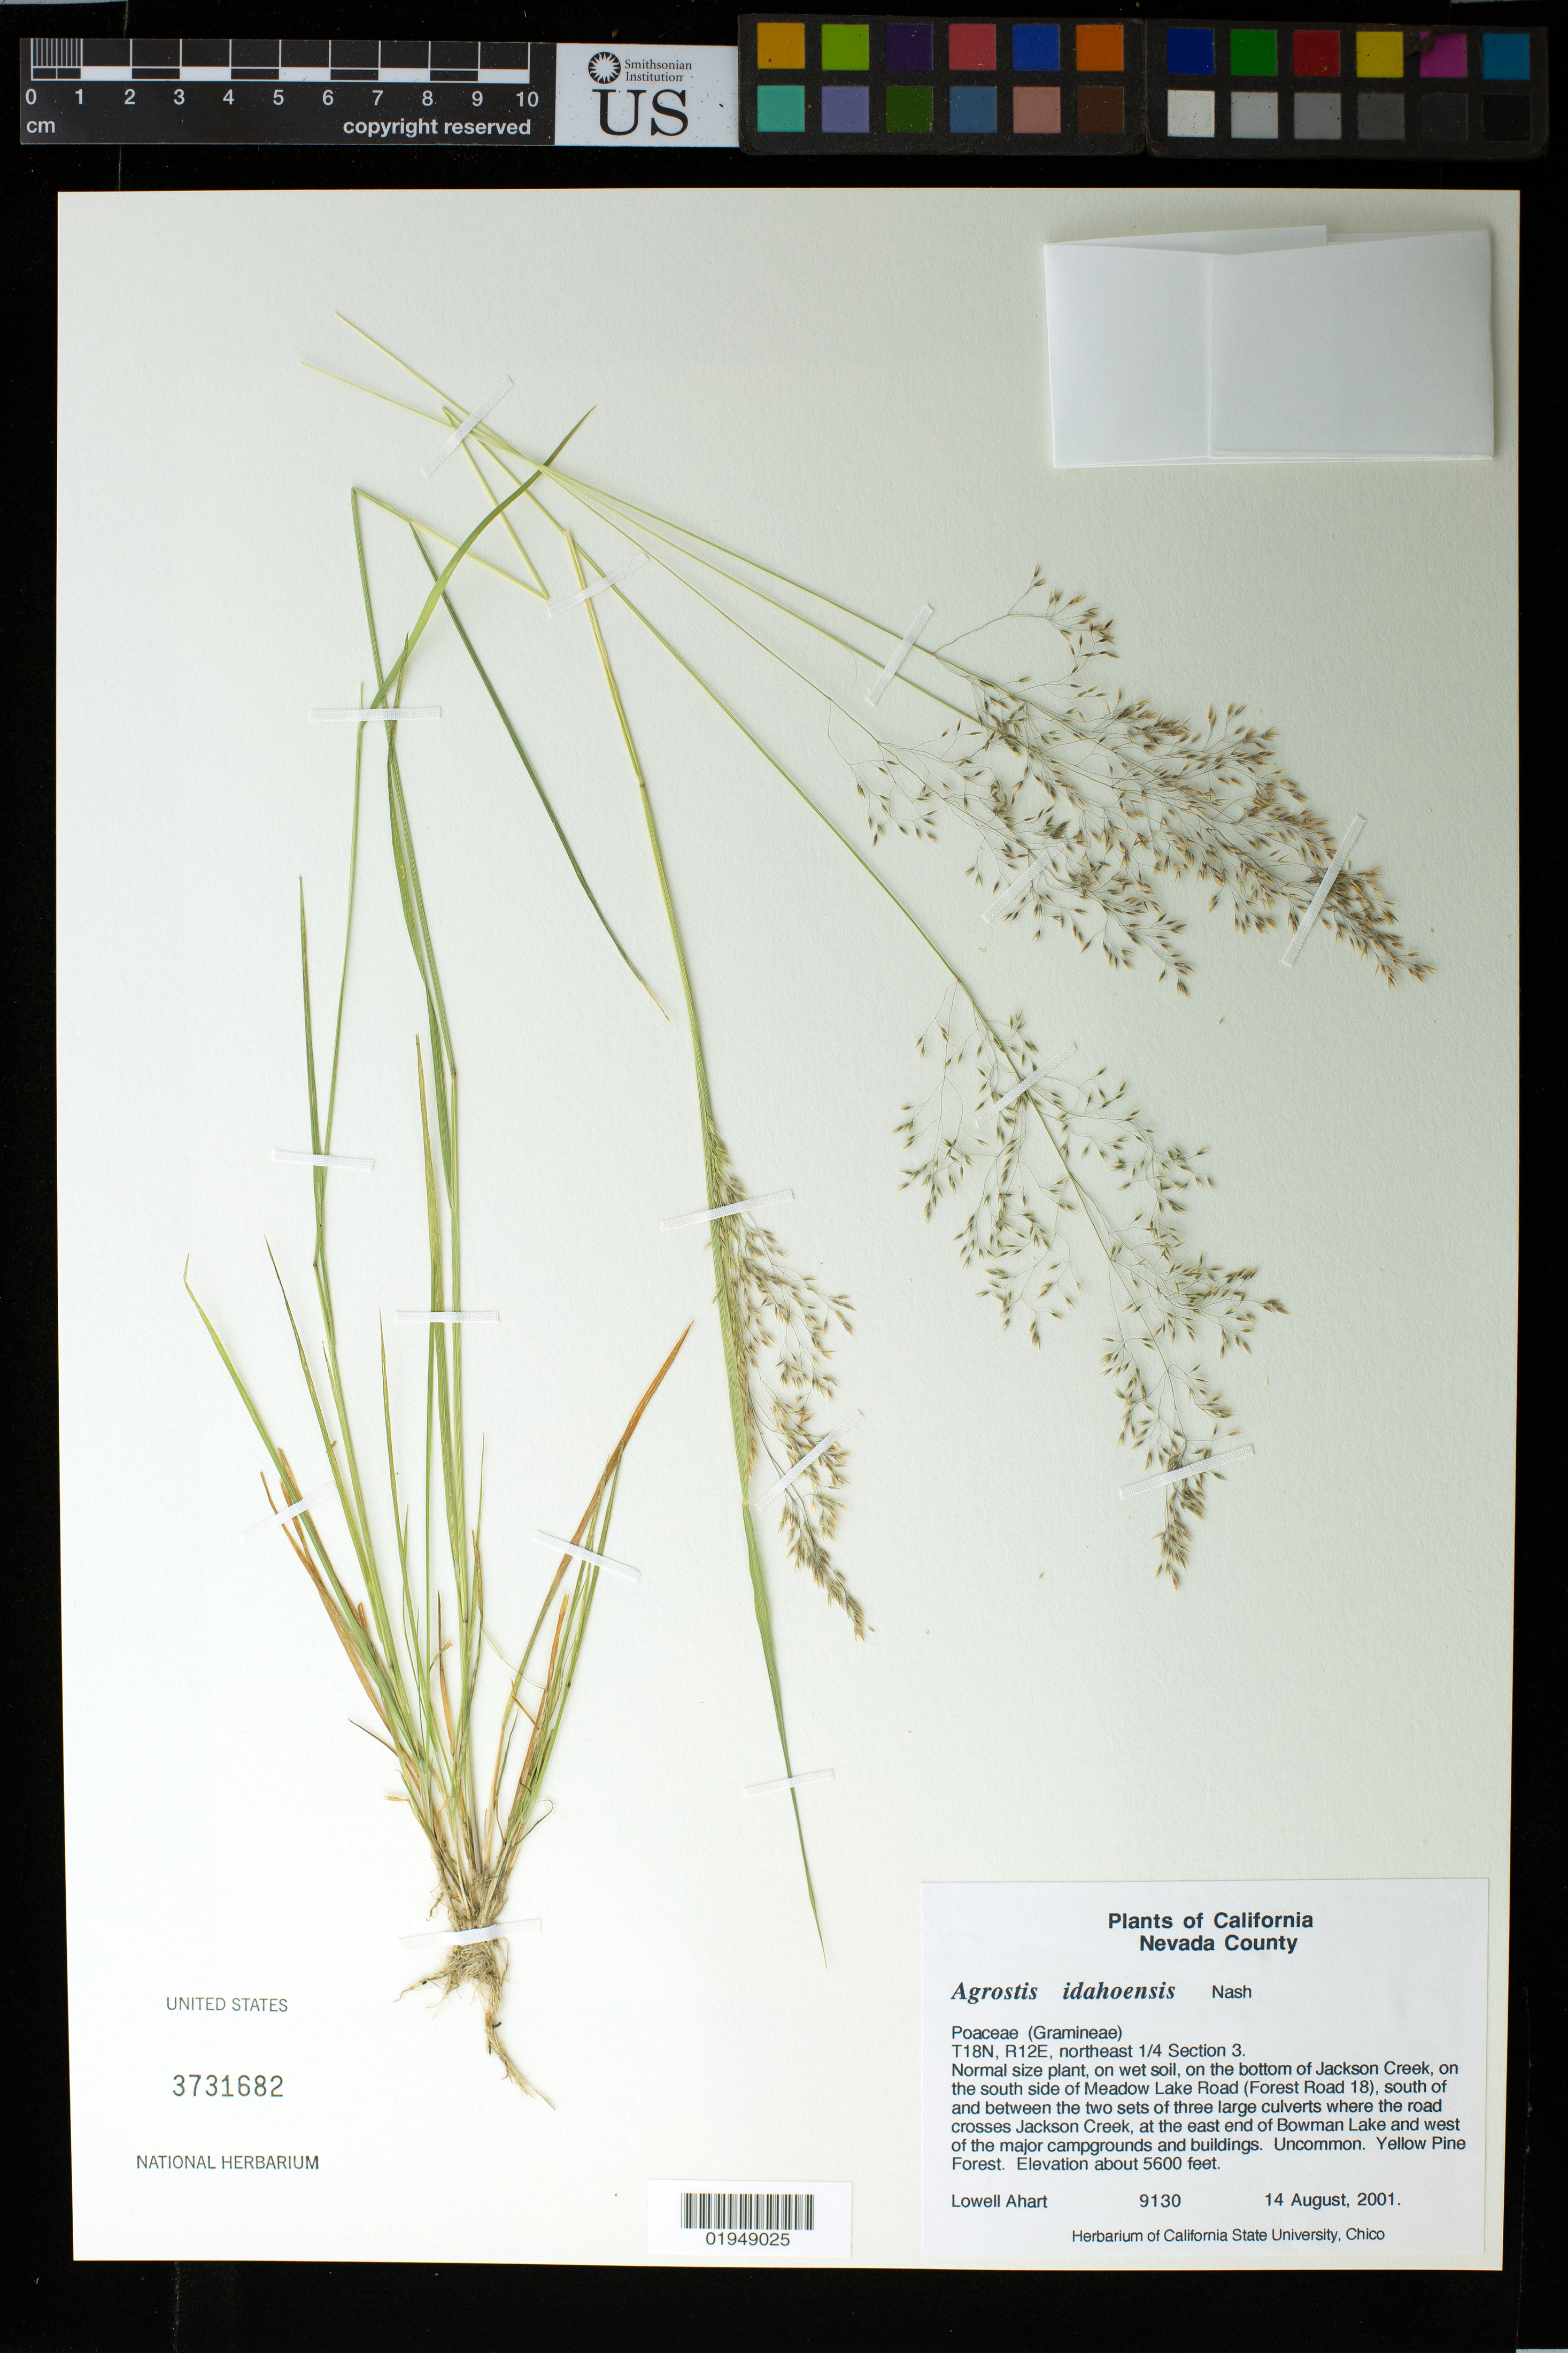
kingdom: Plantae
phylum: Tracheophyta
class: Liliopsida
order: Poales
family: Poaceae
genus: Agrostis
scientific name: Agrostis idahoensis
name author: Nash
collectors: L. Ahart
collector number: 9130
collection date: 2001-08-14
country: United States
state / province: California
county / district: Nevada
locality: On the bottom of Jackson Creek, on the south side of Meadow Lake Road (Forest Road 18), south of and between the two sets of three large culverts where the road crosses Jackson Creek, at the east end of Bowman Lake and west of the major campgrounds and buildings. T18N, R12E, northeast 1/4 Section 3.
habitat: yellow pine forest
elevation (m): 1707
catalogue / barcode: US 3731682